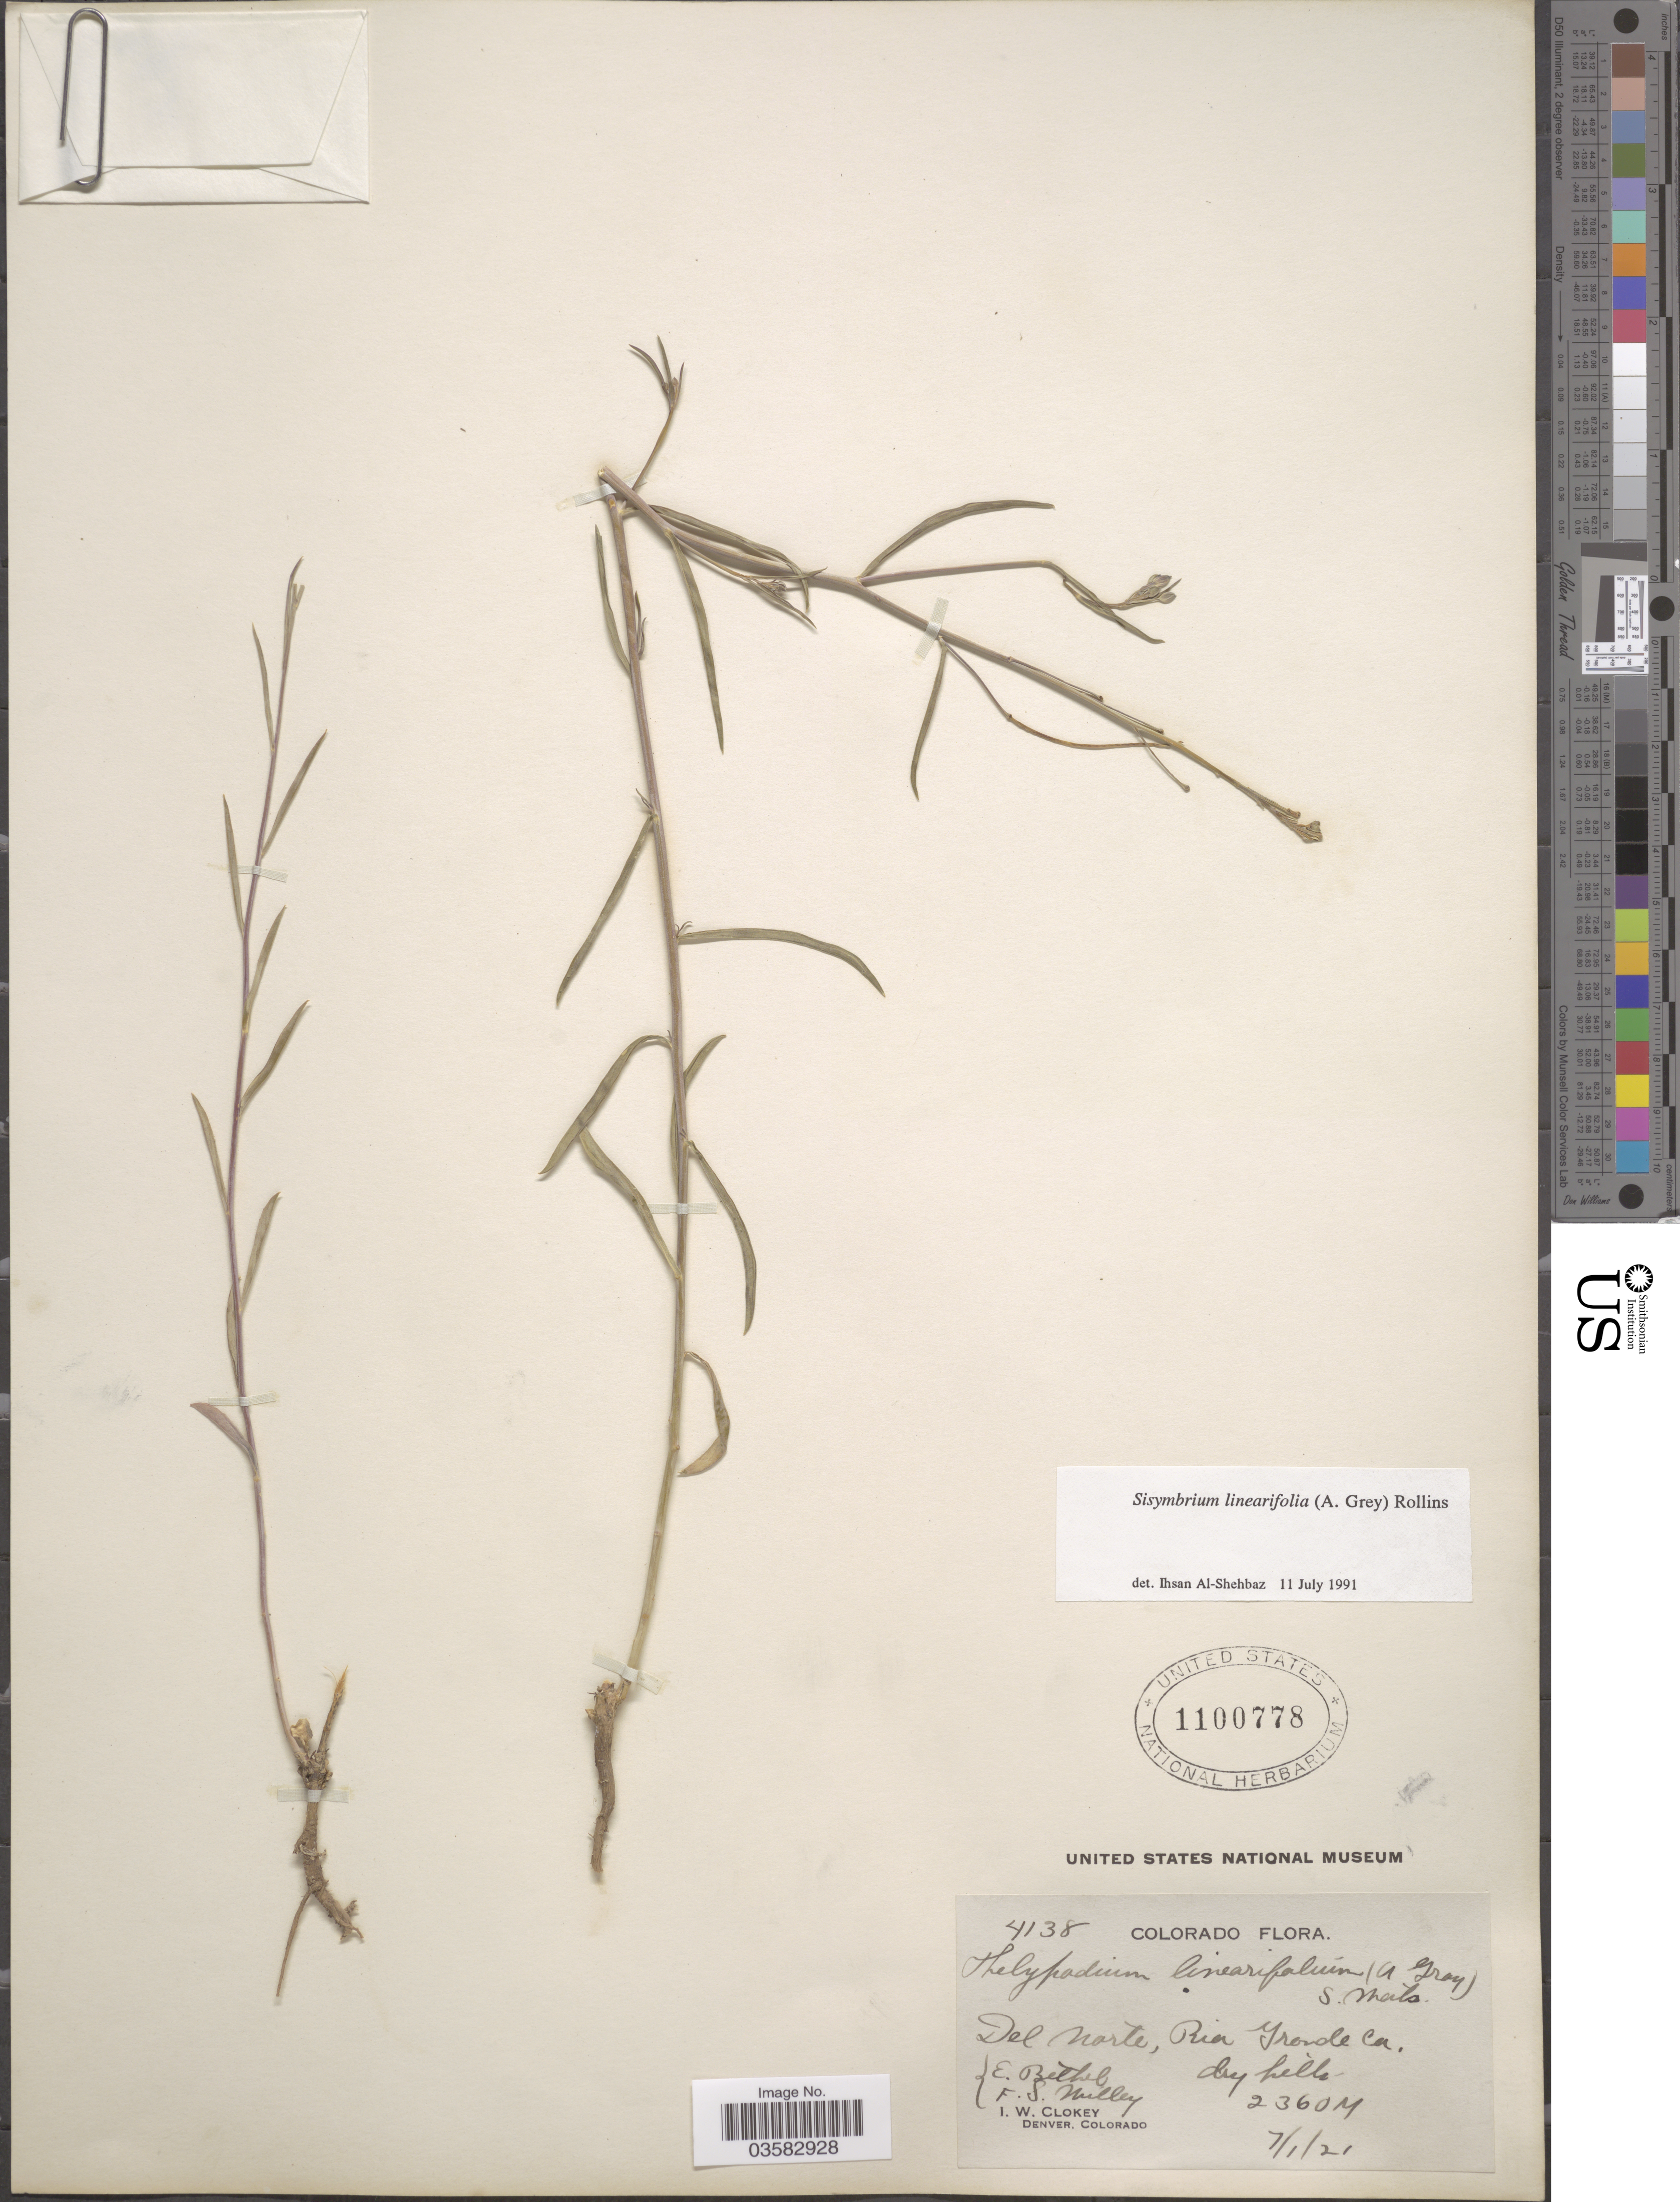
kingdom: Plantae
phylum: Tracheophyta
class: Magnoliopsida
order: Brassicales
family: Brassicaceae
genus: Sisymbrium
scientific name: Sisymbrium linearifolium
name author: (A. Gray) Payson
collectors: E. Bethel, F. Milley & I. W. Clokey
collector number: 4138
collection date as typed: Transcribed d/m/y: 1/7/21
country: United States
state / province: Colorado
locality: Del Norte, Rio Grande Co.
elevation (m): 2360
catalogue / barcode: US 1100778